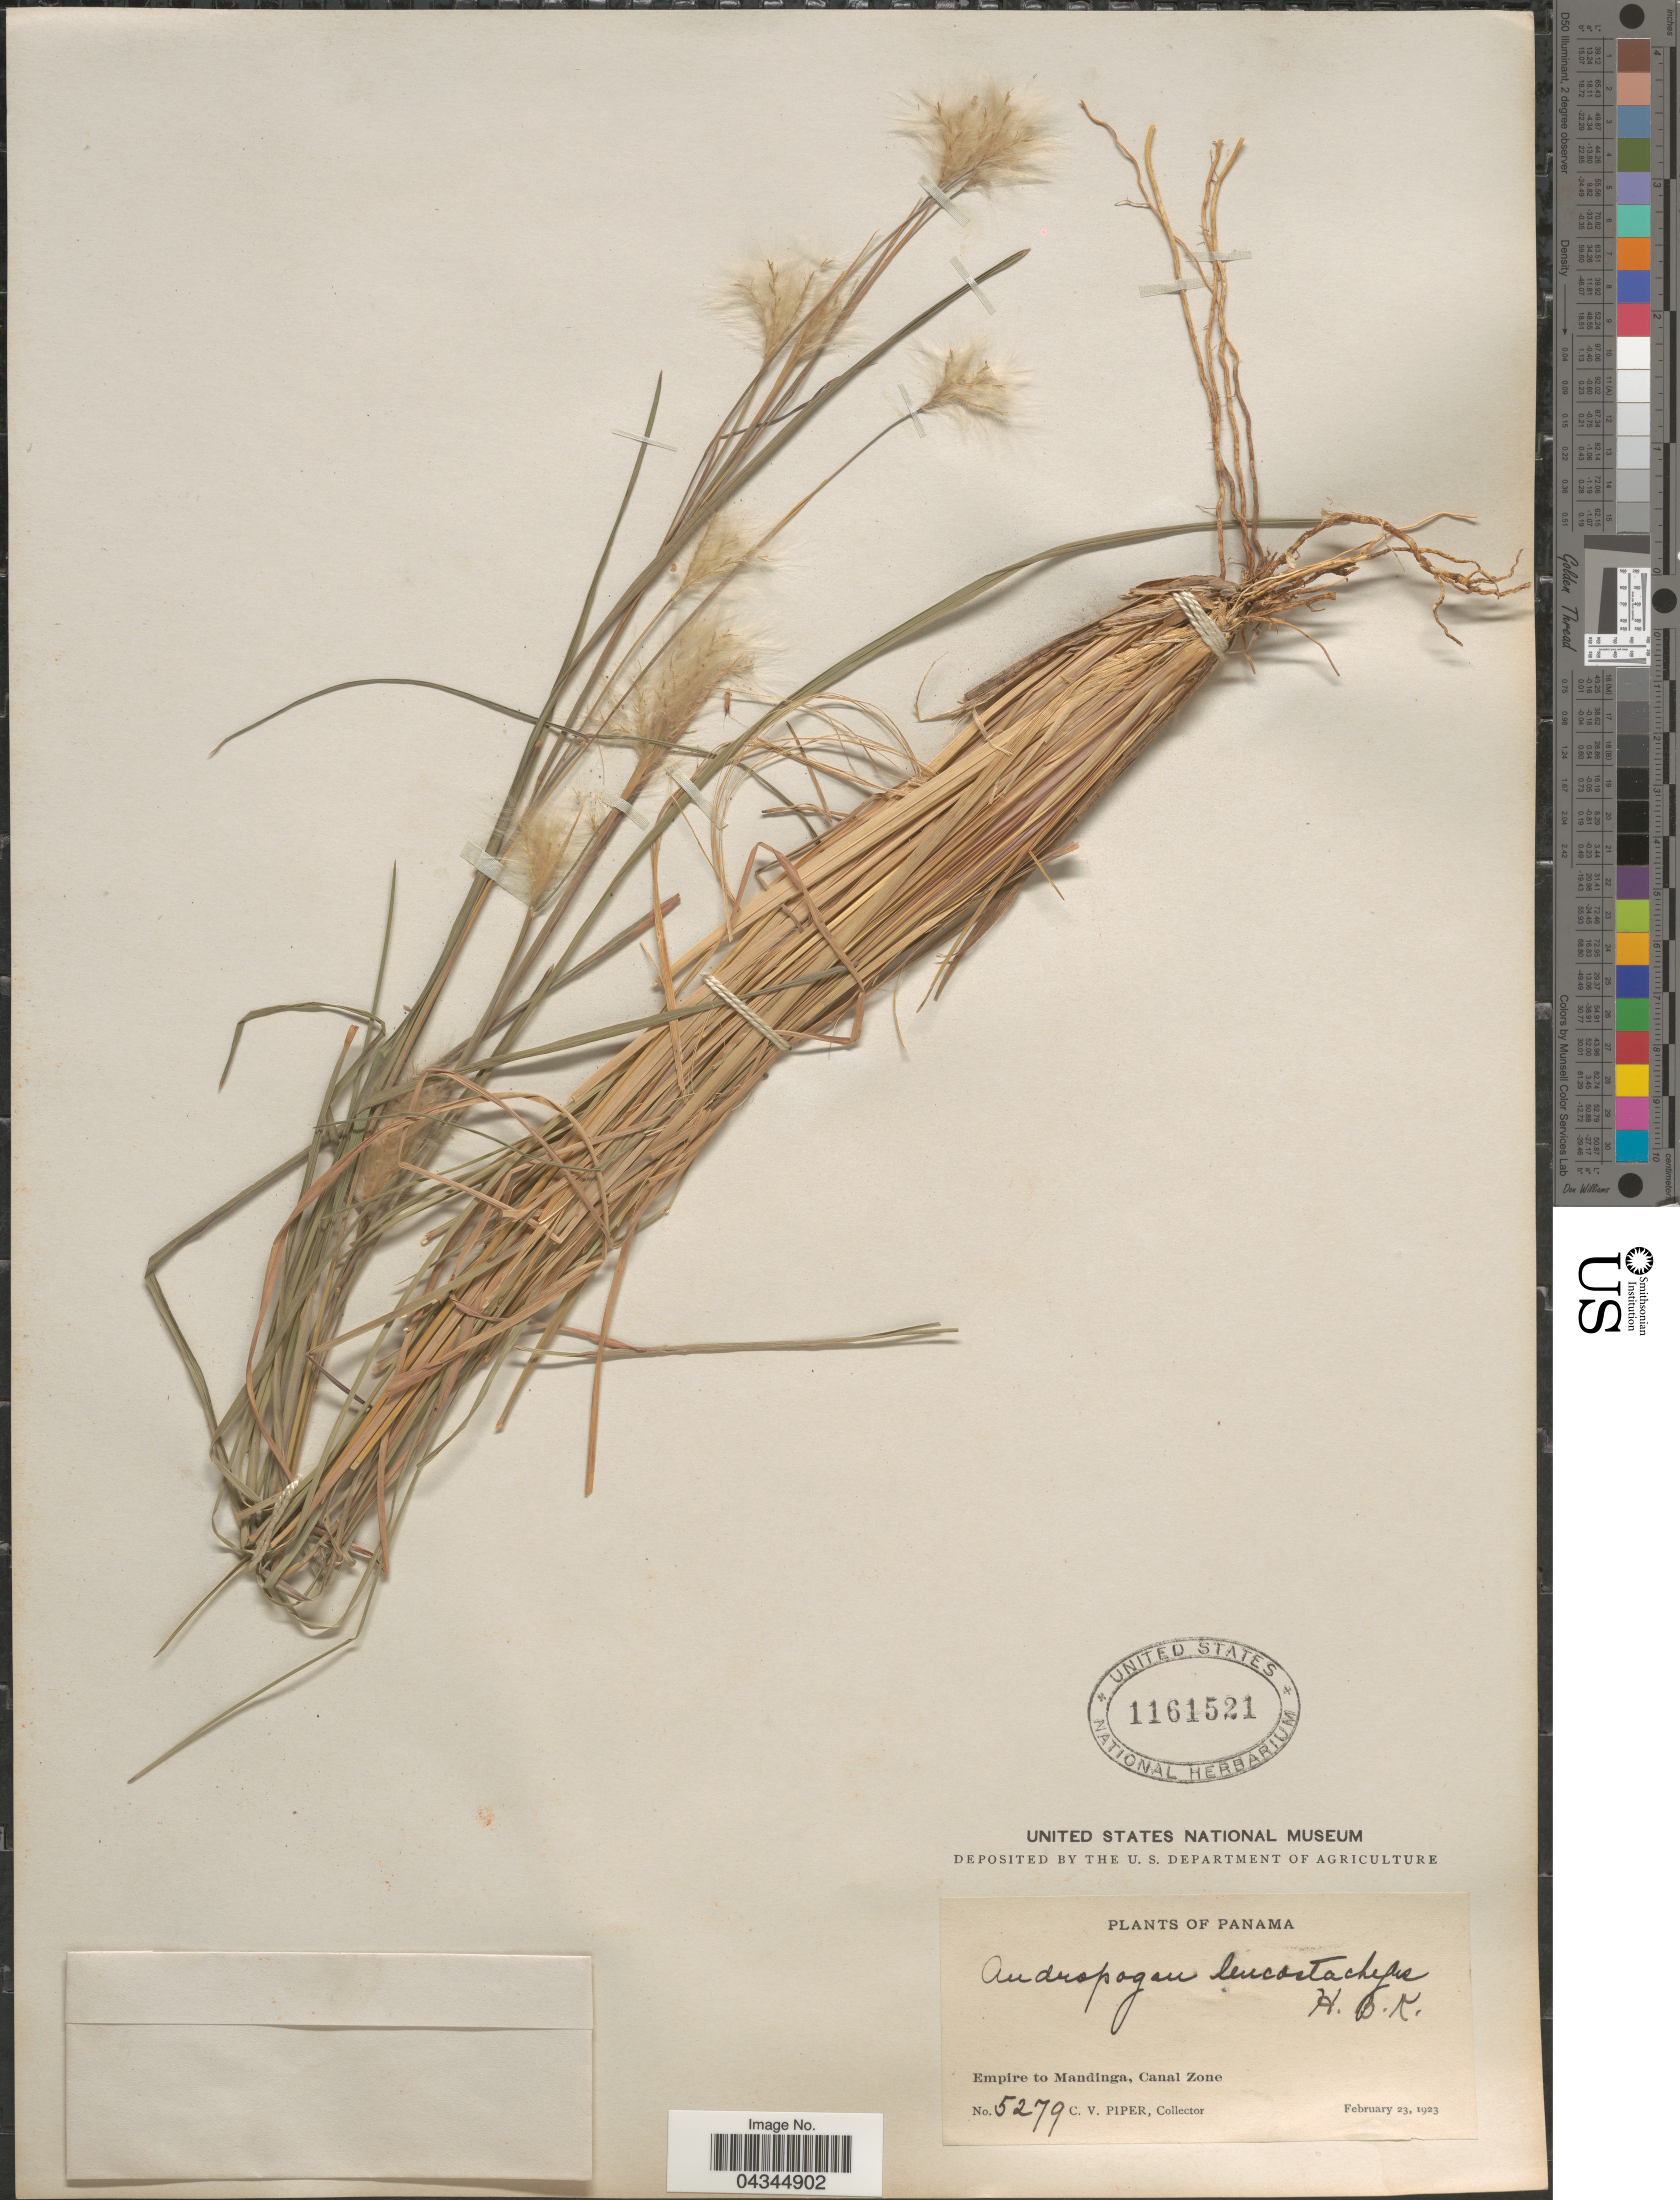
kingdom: Plantae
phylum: Tracheophyta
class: Liliopsida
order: Poales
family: Poaceae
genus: Andropogon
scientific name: Andropogon leucostachyus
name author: Kunth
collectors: C. V. Piper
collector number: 5279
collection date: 1923-02-23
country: Panama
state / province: Colón / Panamá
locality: Empire to Mandinga, Canal Zone.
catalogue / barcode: US 1161521